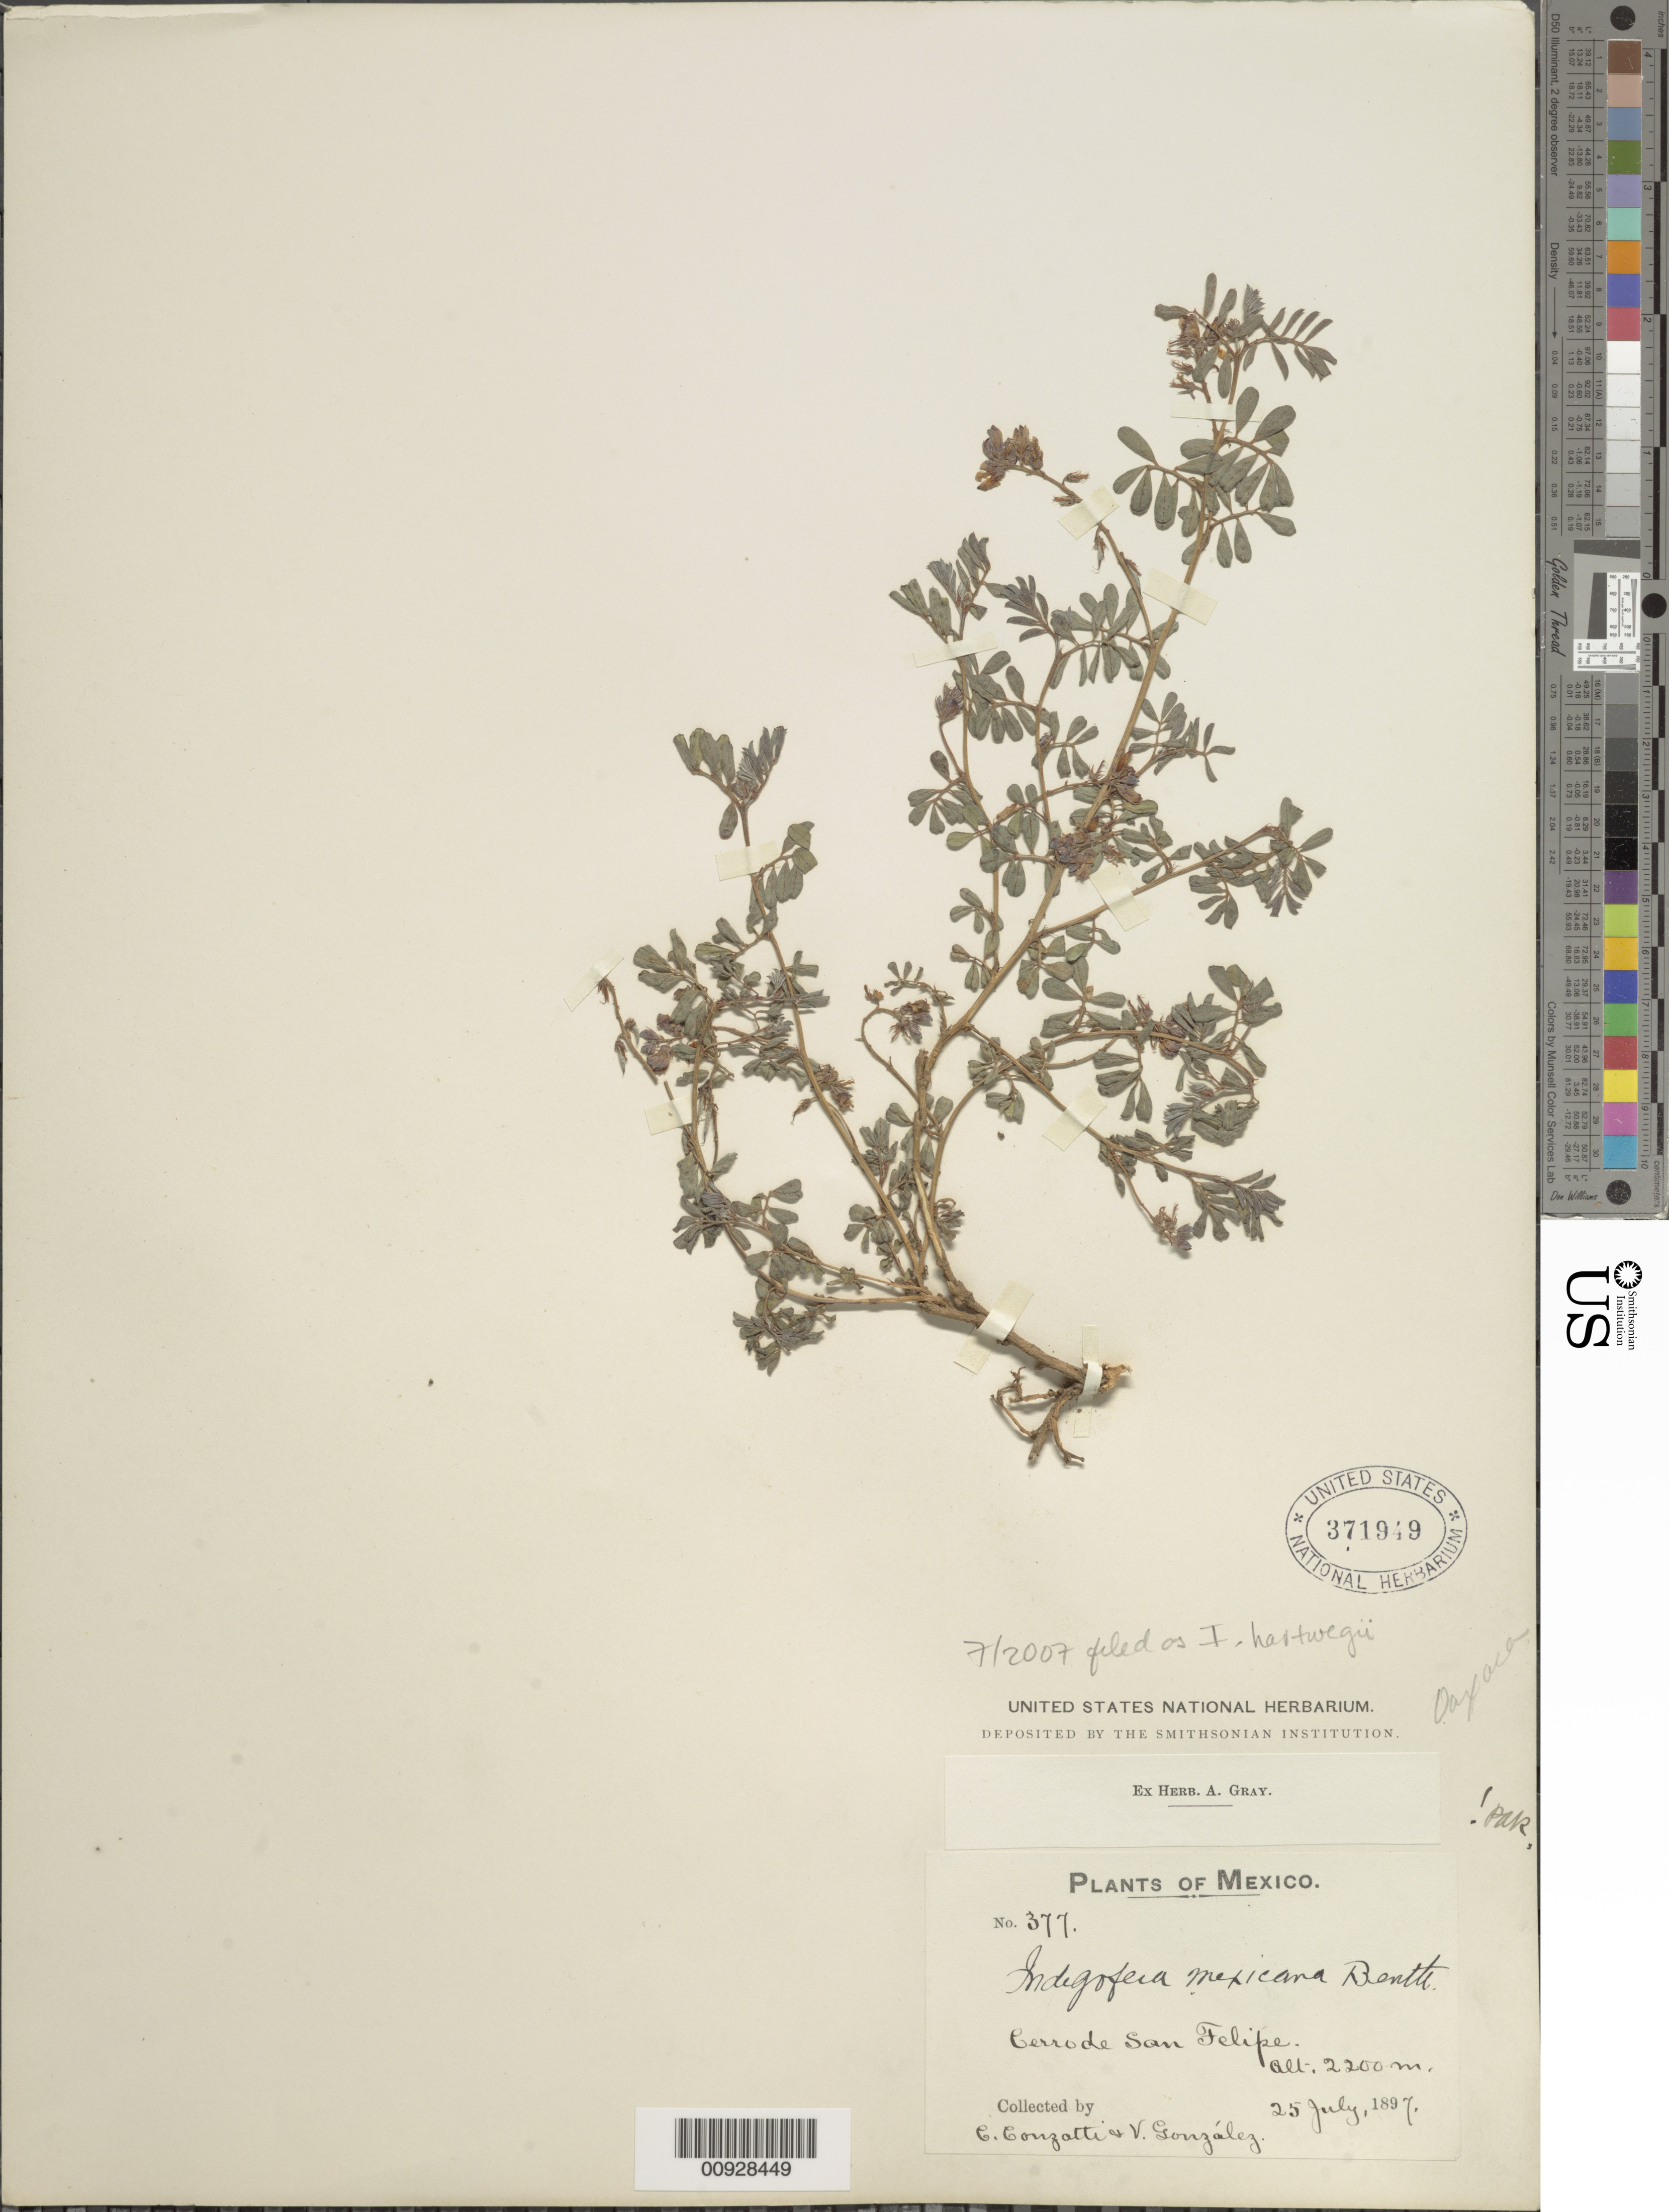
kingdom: Plantae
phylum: Tracheophyta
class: Magnoliopsida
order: Fabales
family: Fabaceae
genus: Indigofera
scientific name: Indigofera hartwegii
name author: Rydb.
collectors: C. Conzatti & V. Gonzalez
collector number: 377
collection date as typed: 25 Jul 1897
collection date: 1897-07-25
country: Mexico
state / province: Oaxaca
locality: Cerro de San Felipe.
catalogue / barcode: US 371949